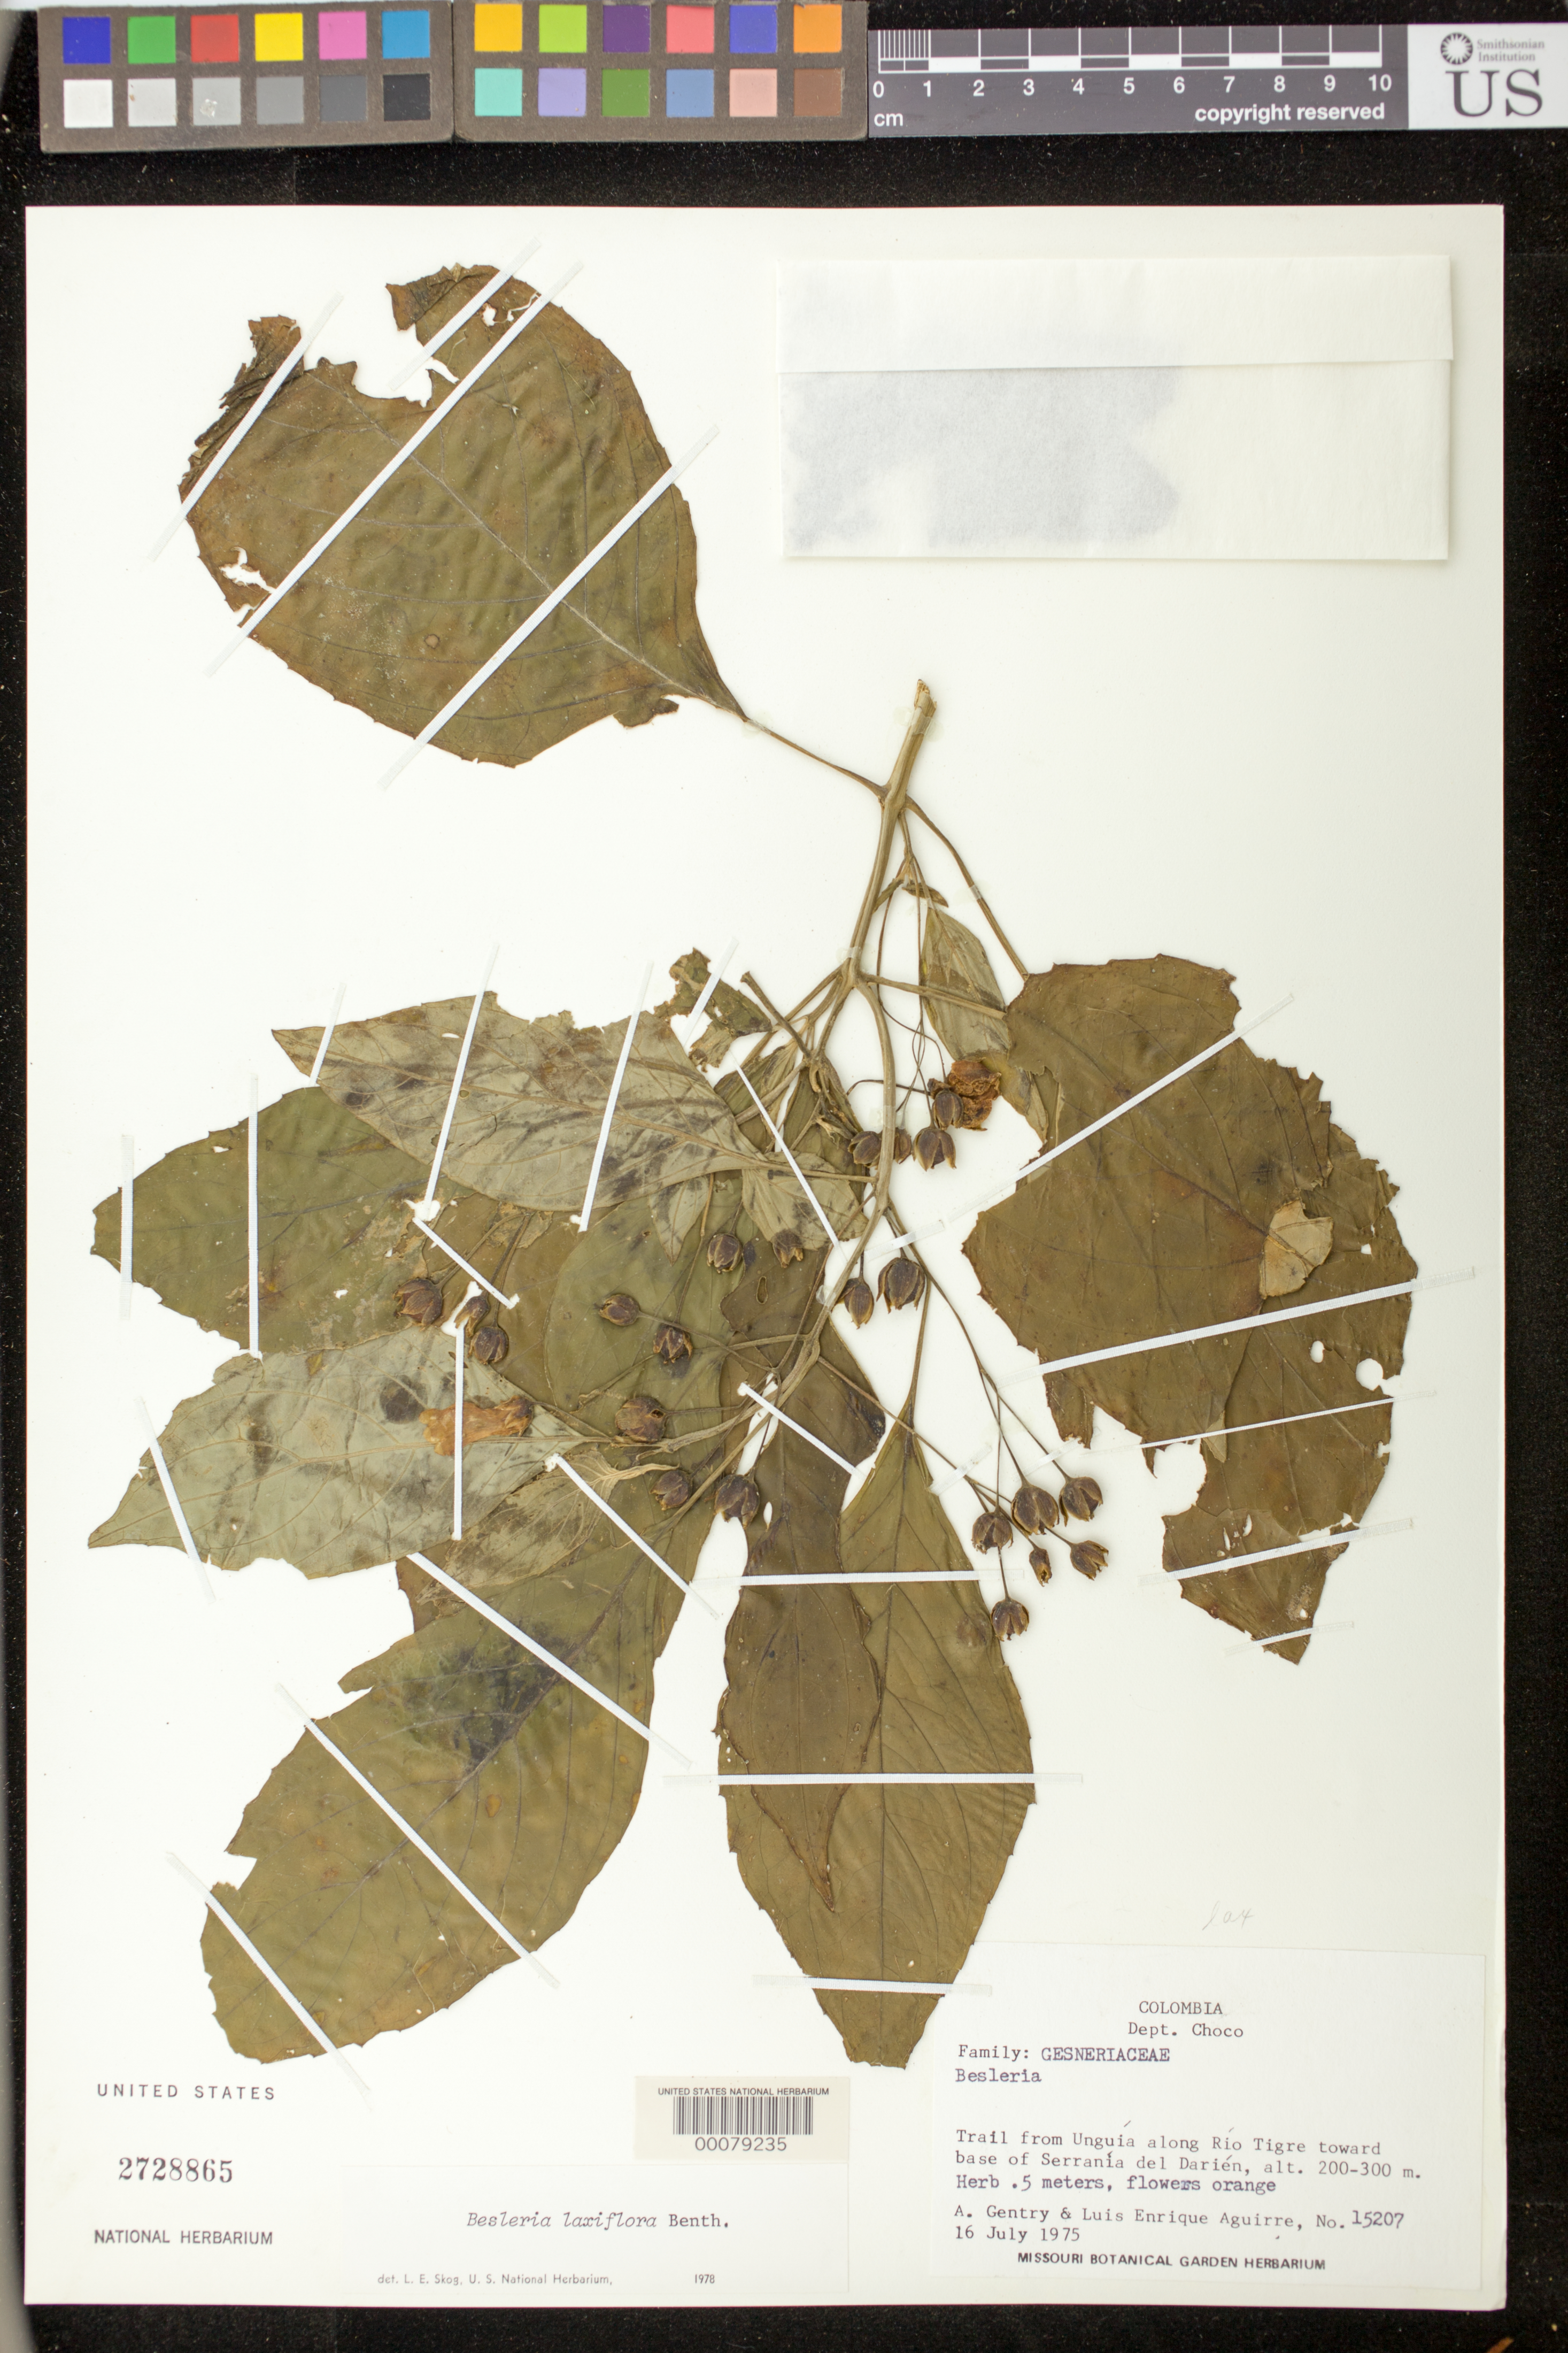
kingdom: Plantae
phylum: Tracheophyta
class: Magnoliopsida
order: Lamiales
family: Gesneriaceae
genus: Besleria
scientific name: Besleria laxiflora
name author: Benth.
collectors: A. H. Gentry & L. Aguirre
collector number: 15207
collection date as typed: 16 Jul 1975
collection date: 1975-07-16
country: Colombia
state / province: Chocó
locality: Trail from Unguia along Rio Tigre toward base of Serrania del Darien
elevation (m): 200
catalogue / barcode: US 2728865